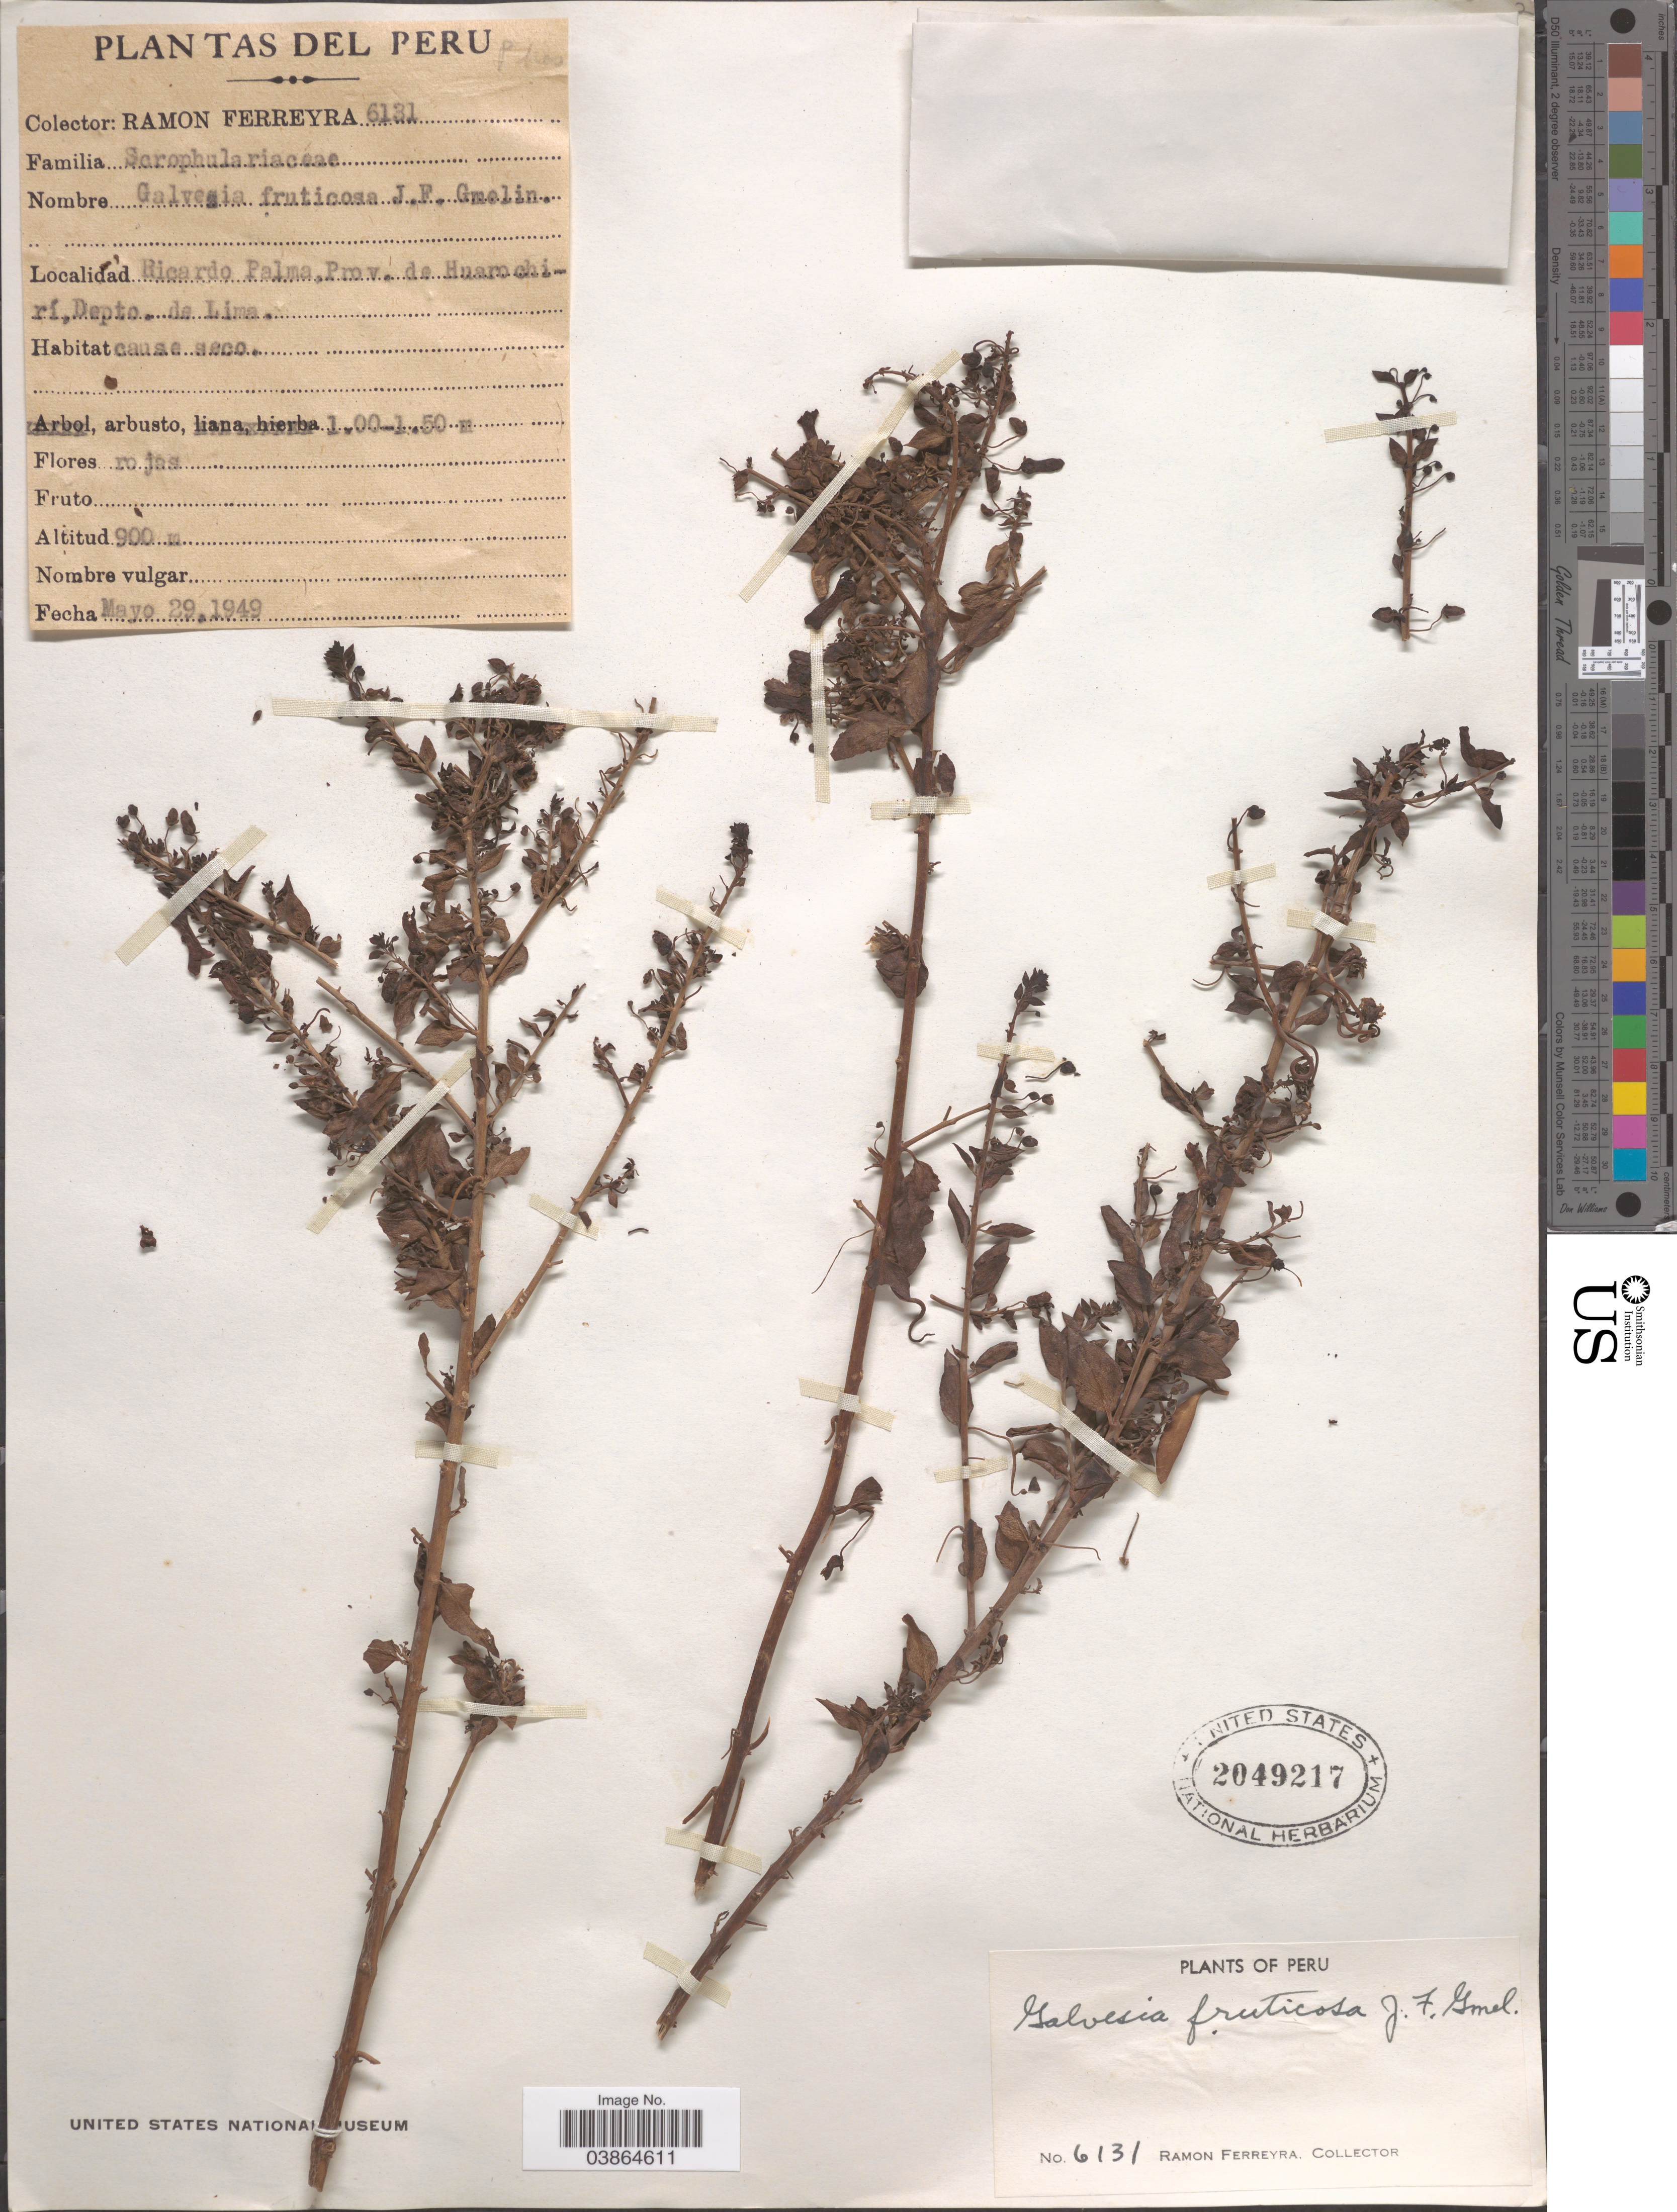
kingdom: Plantae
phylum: Tracheophyta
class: Magnoliopsida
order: Lamiales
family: Plantaginaceae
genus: Galvezia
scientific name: Galvezia fruticosa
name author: J.F. Gmel.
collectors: R. A. Ferreyra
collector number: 6131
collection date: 1949-05-29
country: Peru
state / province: Lima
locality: Ricardo Palma. Prov. de Huarochiri, Depto. de Lima.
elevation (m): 900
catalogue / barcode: US 2049217